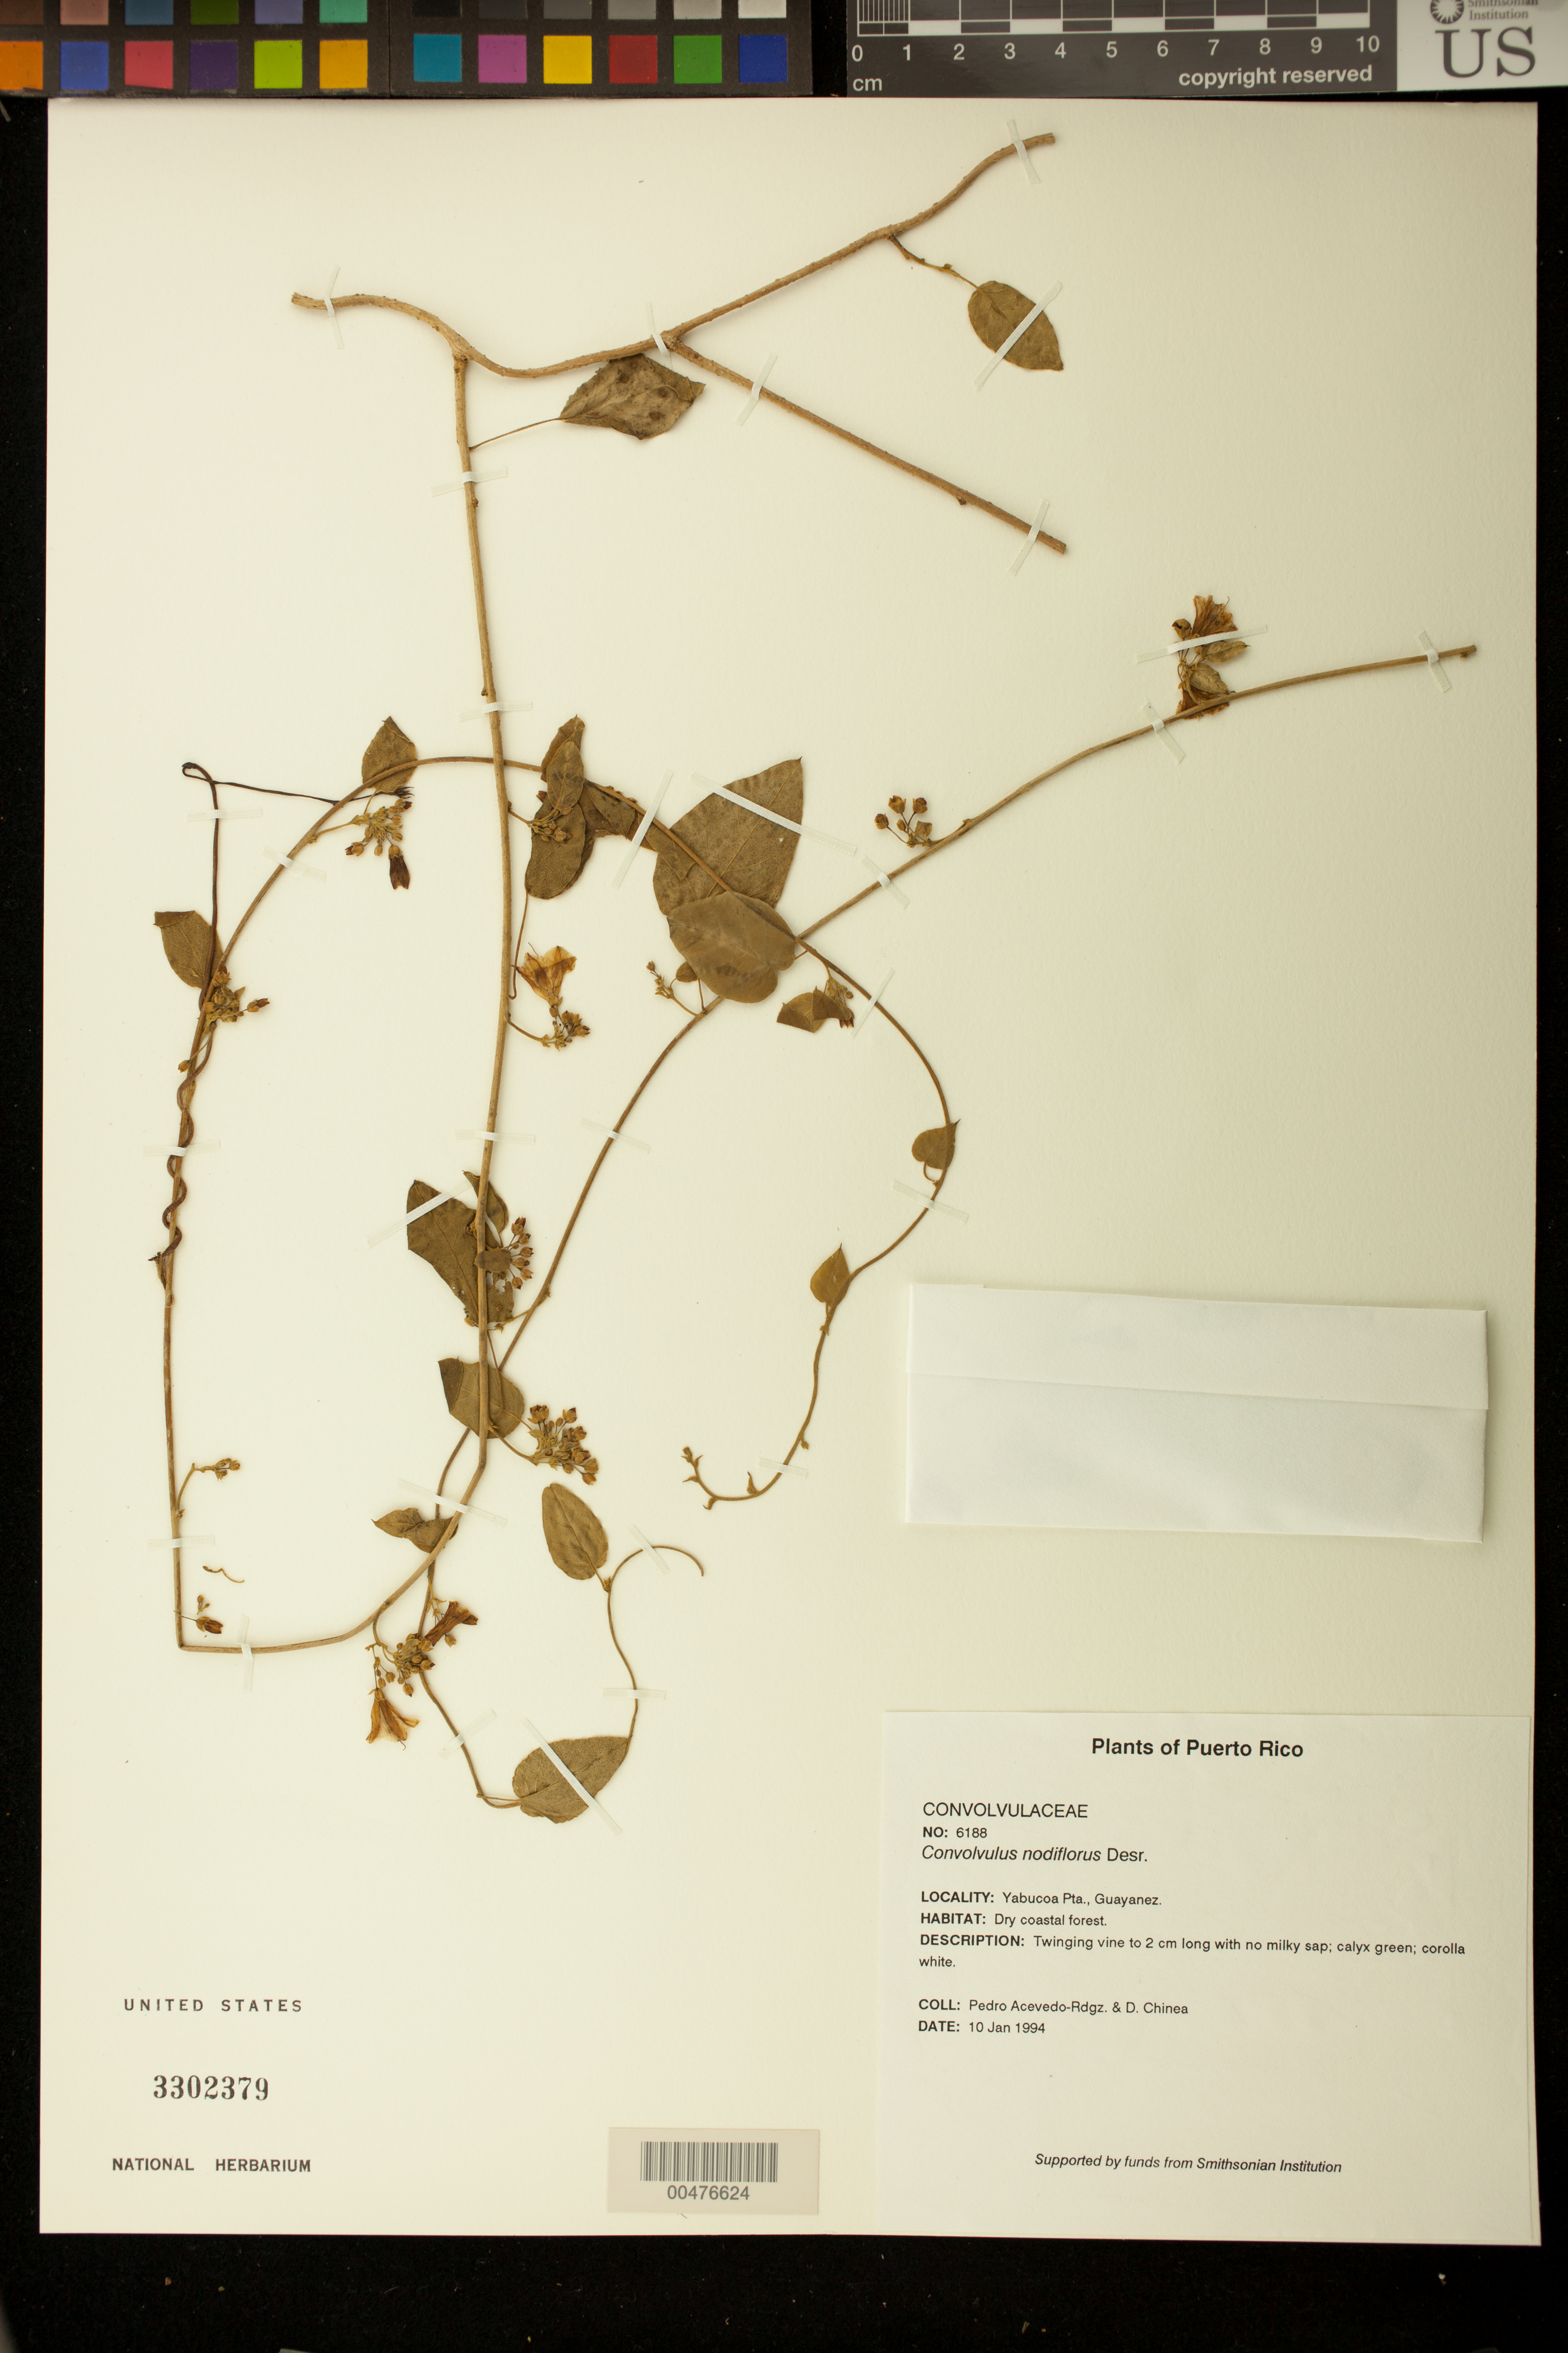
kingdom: Plantae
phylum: Tracheophyta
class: Magnoliopsida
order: Solanales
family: Convolvulaceae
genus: Convolvulus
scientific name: Convolvulus nodiflorus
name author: Desr.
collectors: P. Acevedo-Rodr. & D. Chinea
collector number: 6188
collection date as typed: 10 Jan 1994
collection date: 1994-01-10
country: Puerto Rico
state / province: Yabucoa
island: Puerto Rico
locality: Yabucoa Pta., Guayanes.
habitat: Dry coastal forest.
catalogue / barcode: US 3302379